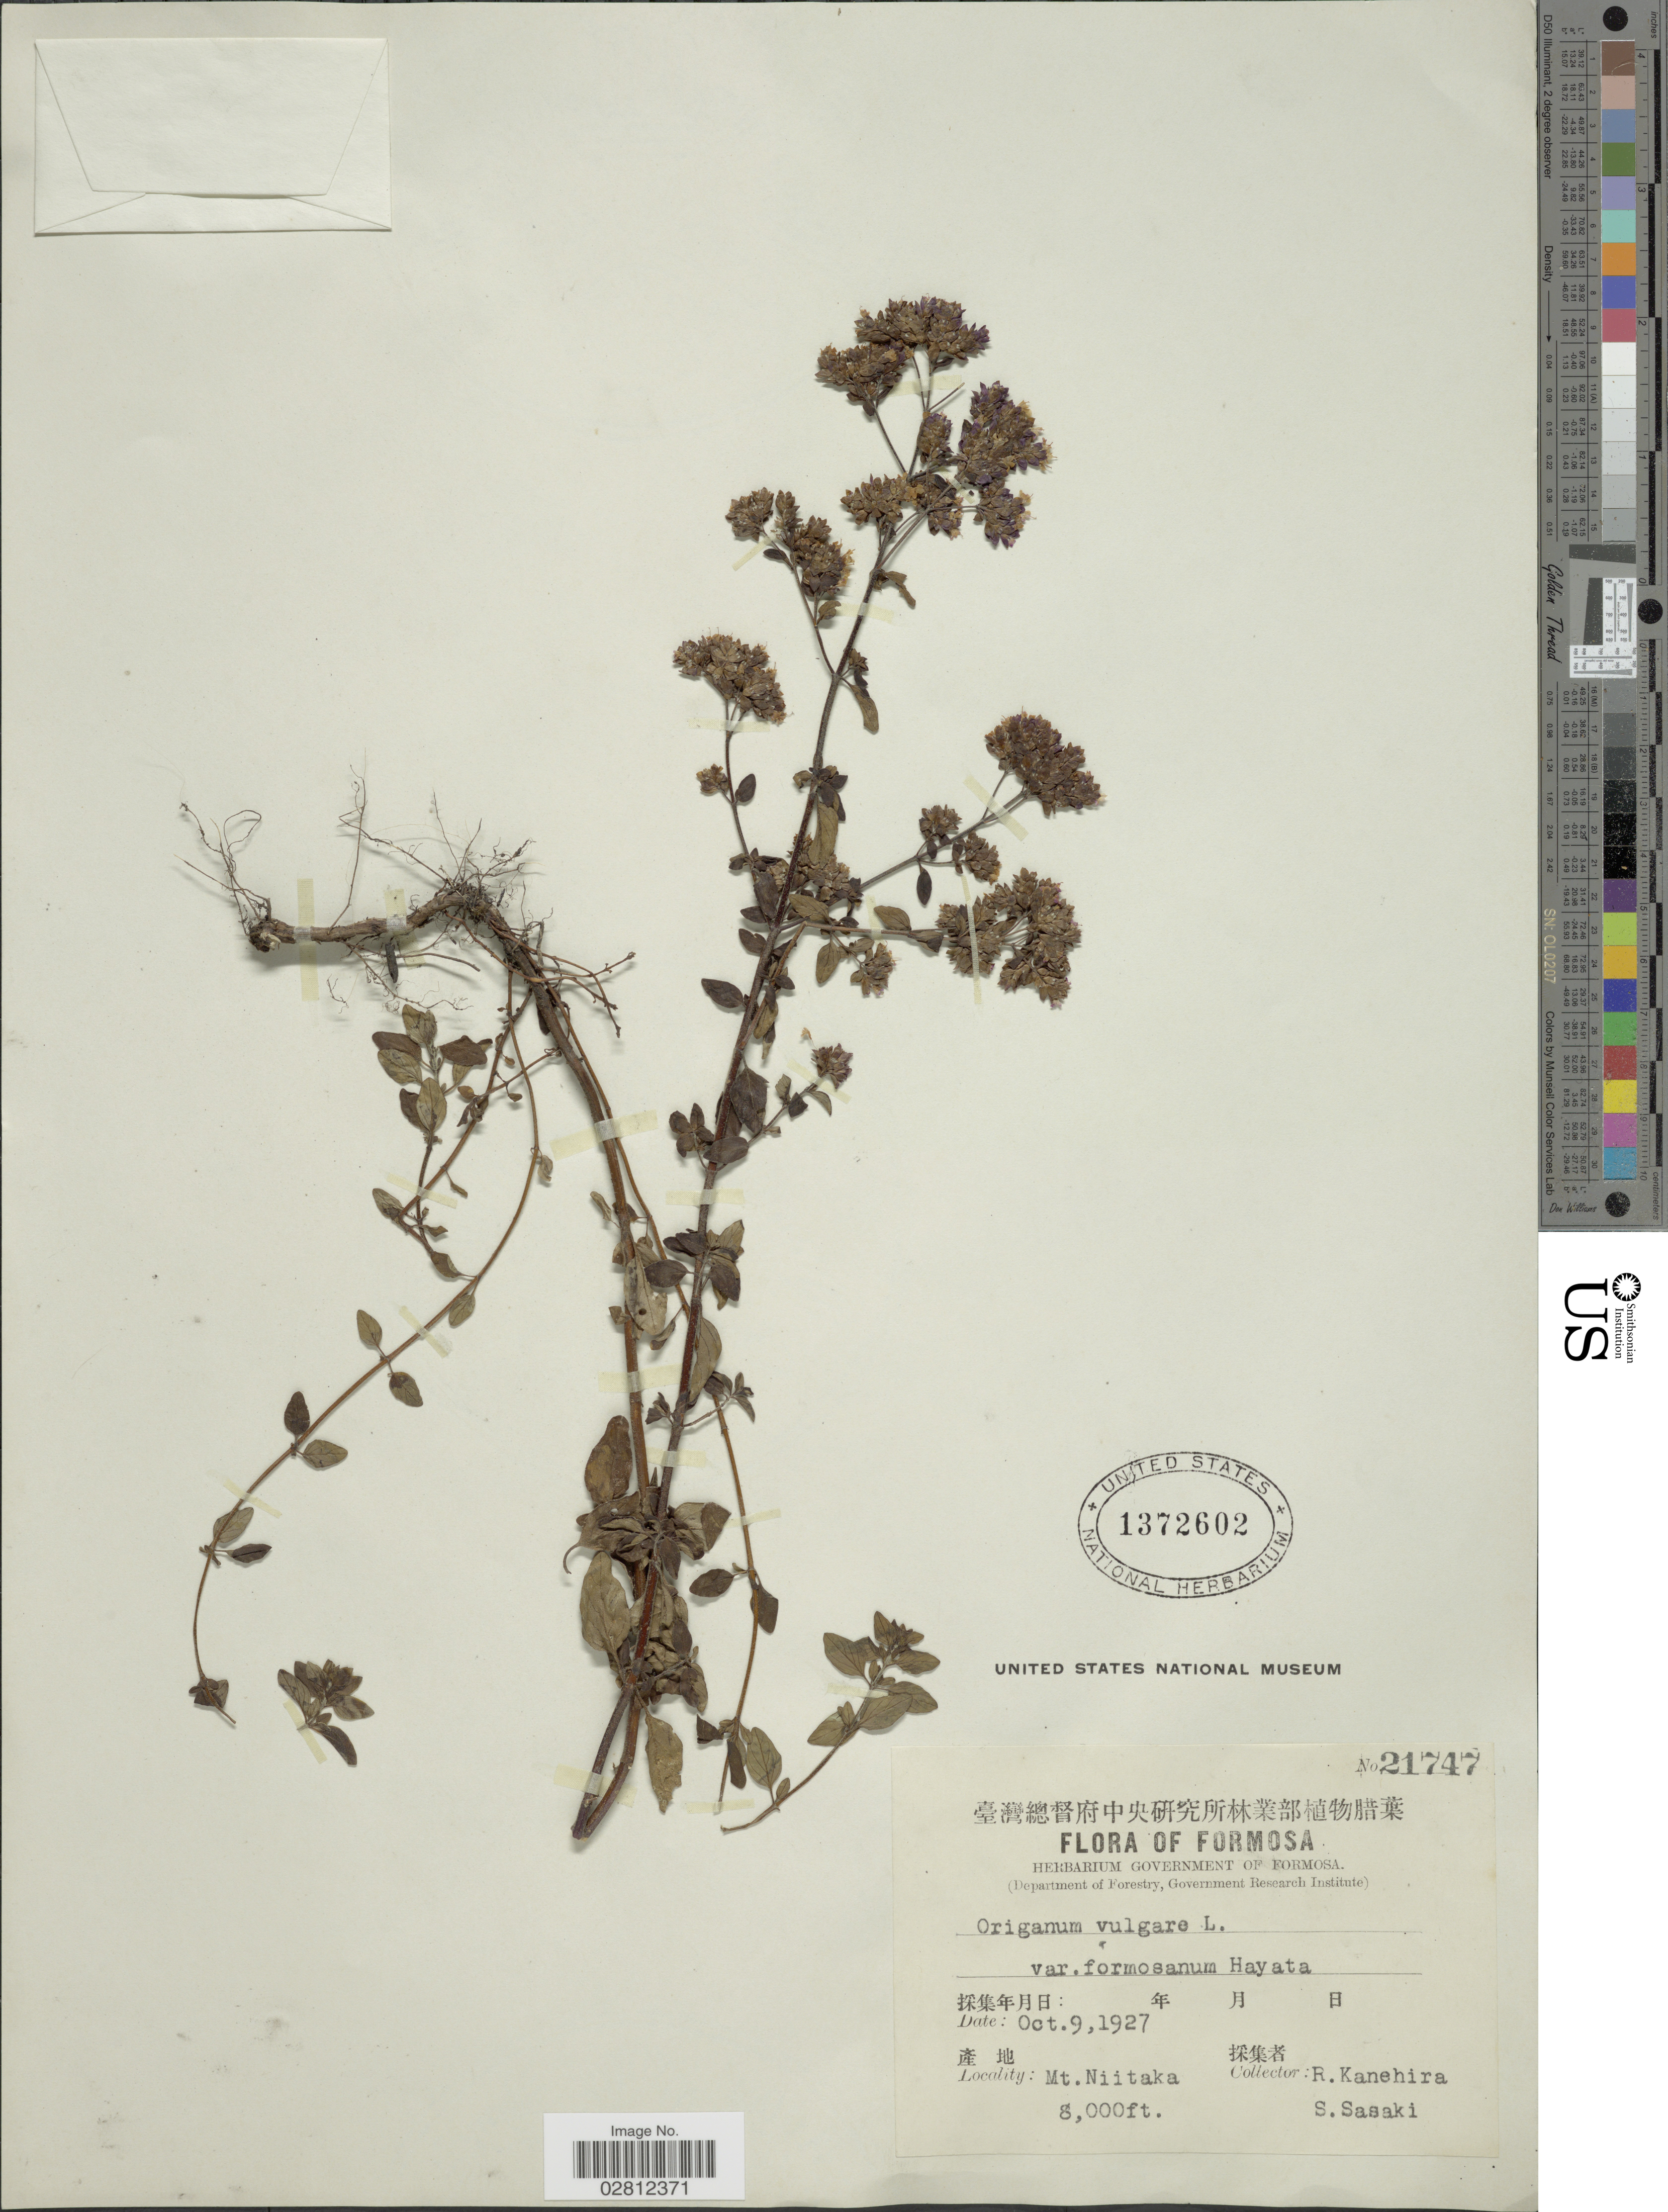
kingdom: Plantae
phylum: Tracheophyta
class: Magnoliopsida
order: Lamiales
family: Lamiaceae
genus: Origanum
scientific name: Origanum vulgare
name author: L.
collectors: R. Kanehira & S. Sasaki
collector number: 21747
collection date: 1927-10-09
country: Taiwan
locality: Formosa, X, Mt. Niitaka.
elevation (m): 2438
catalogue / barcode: US 1372602